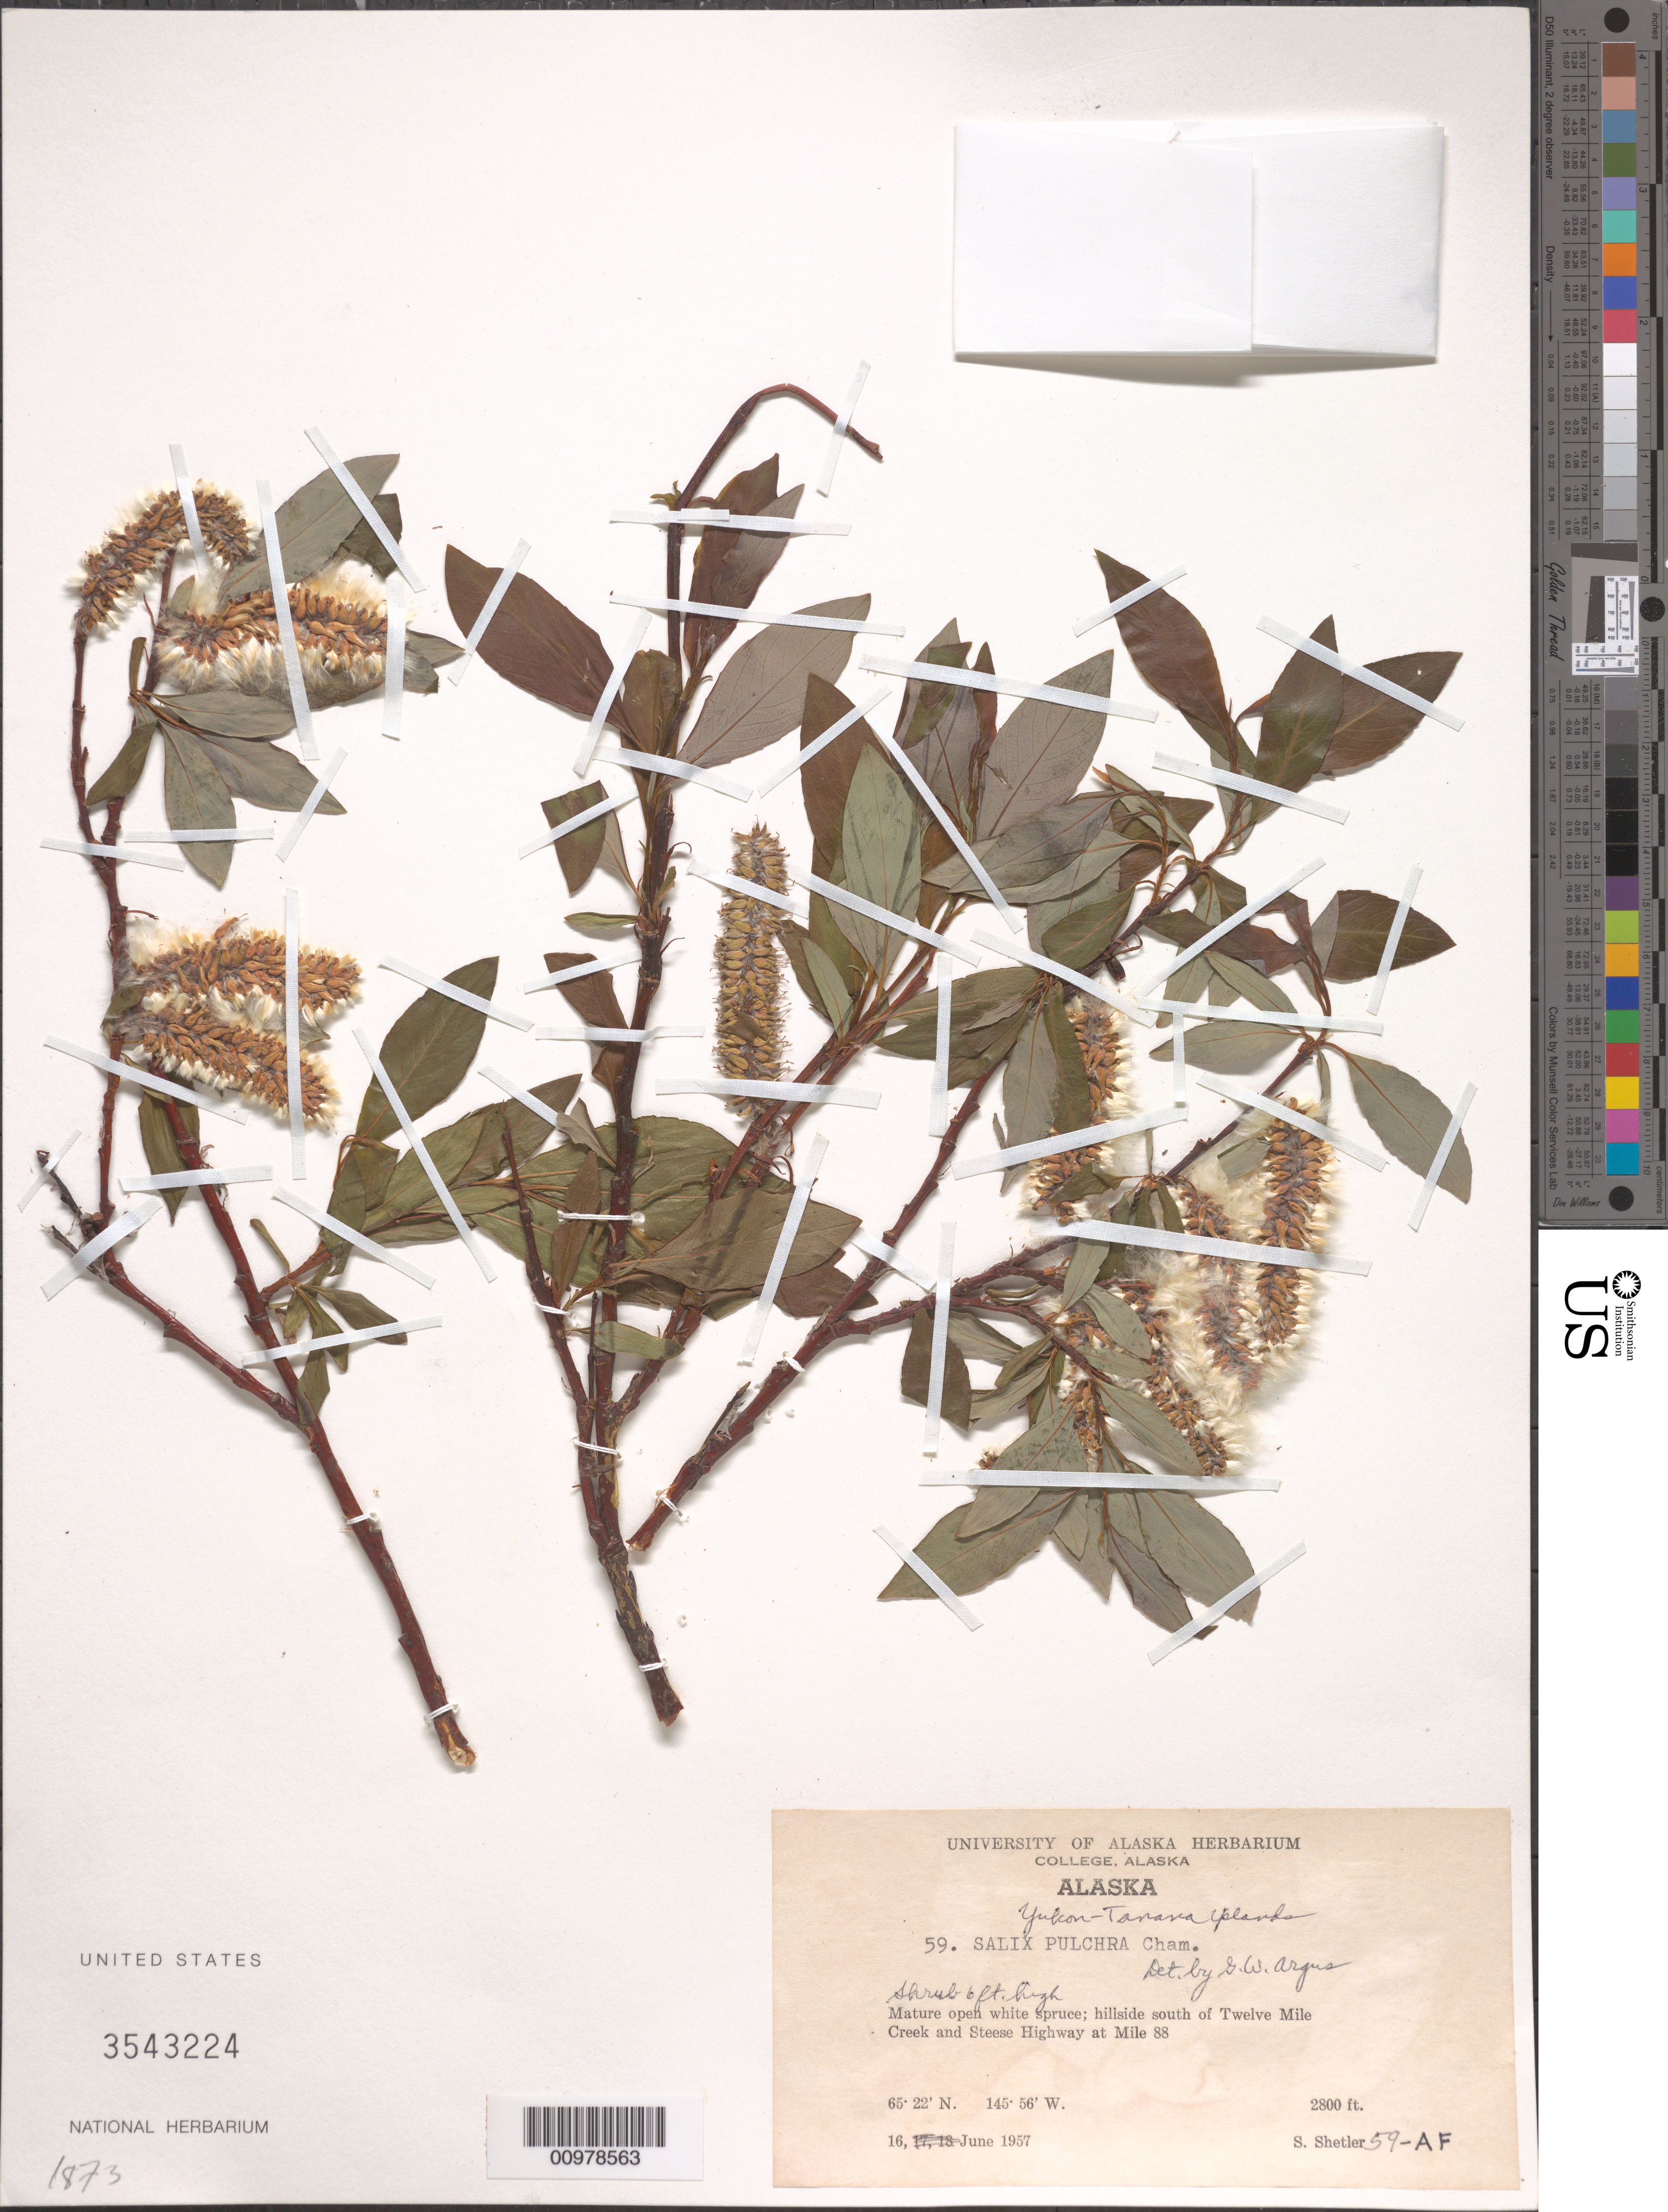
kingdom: Plantae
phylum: Tracheophyta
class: Magnoliopsida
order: Malpighiales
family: Salicaceae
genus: Salix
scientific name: Salix pulchra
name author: Cham.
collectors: S. Shetler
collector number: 59-AF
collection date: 1957-06-16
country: United States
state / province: Alaska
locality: Yukon-Tanana Uplands. Hillside south of Twelve Mile Creek and Steese Highway at Mile 88.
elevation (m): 853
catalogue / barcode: US 3543224